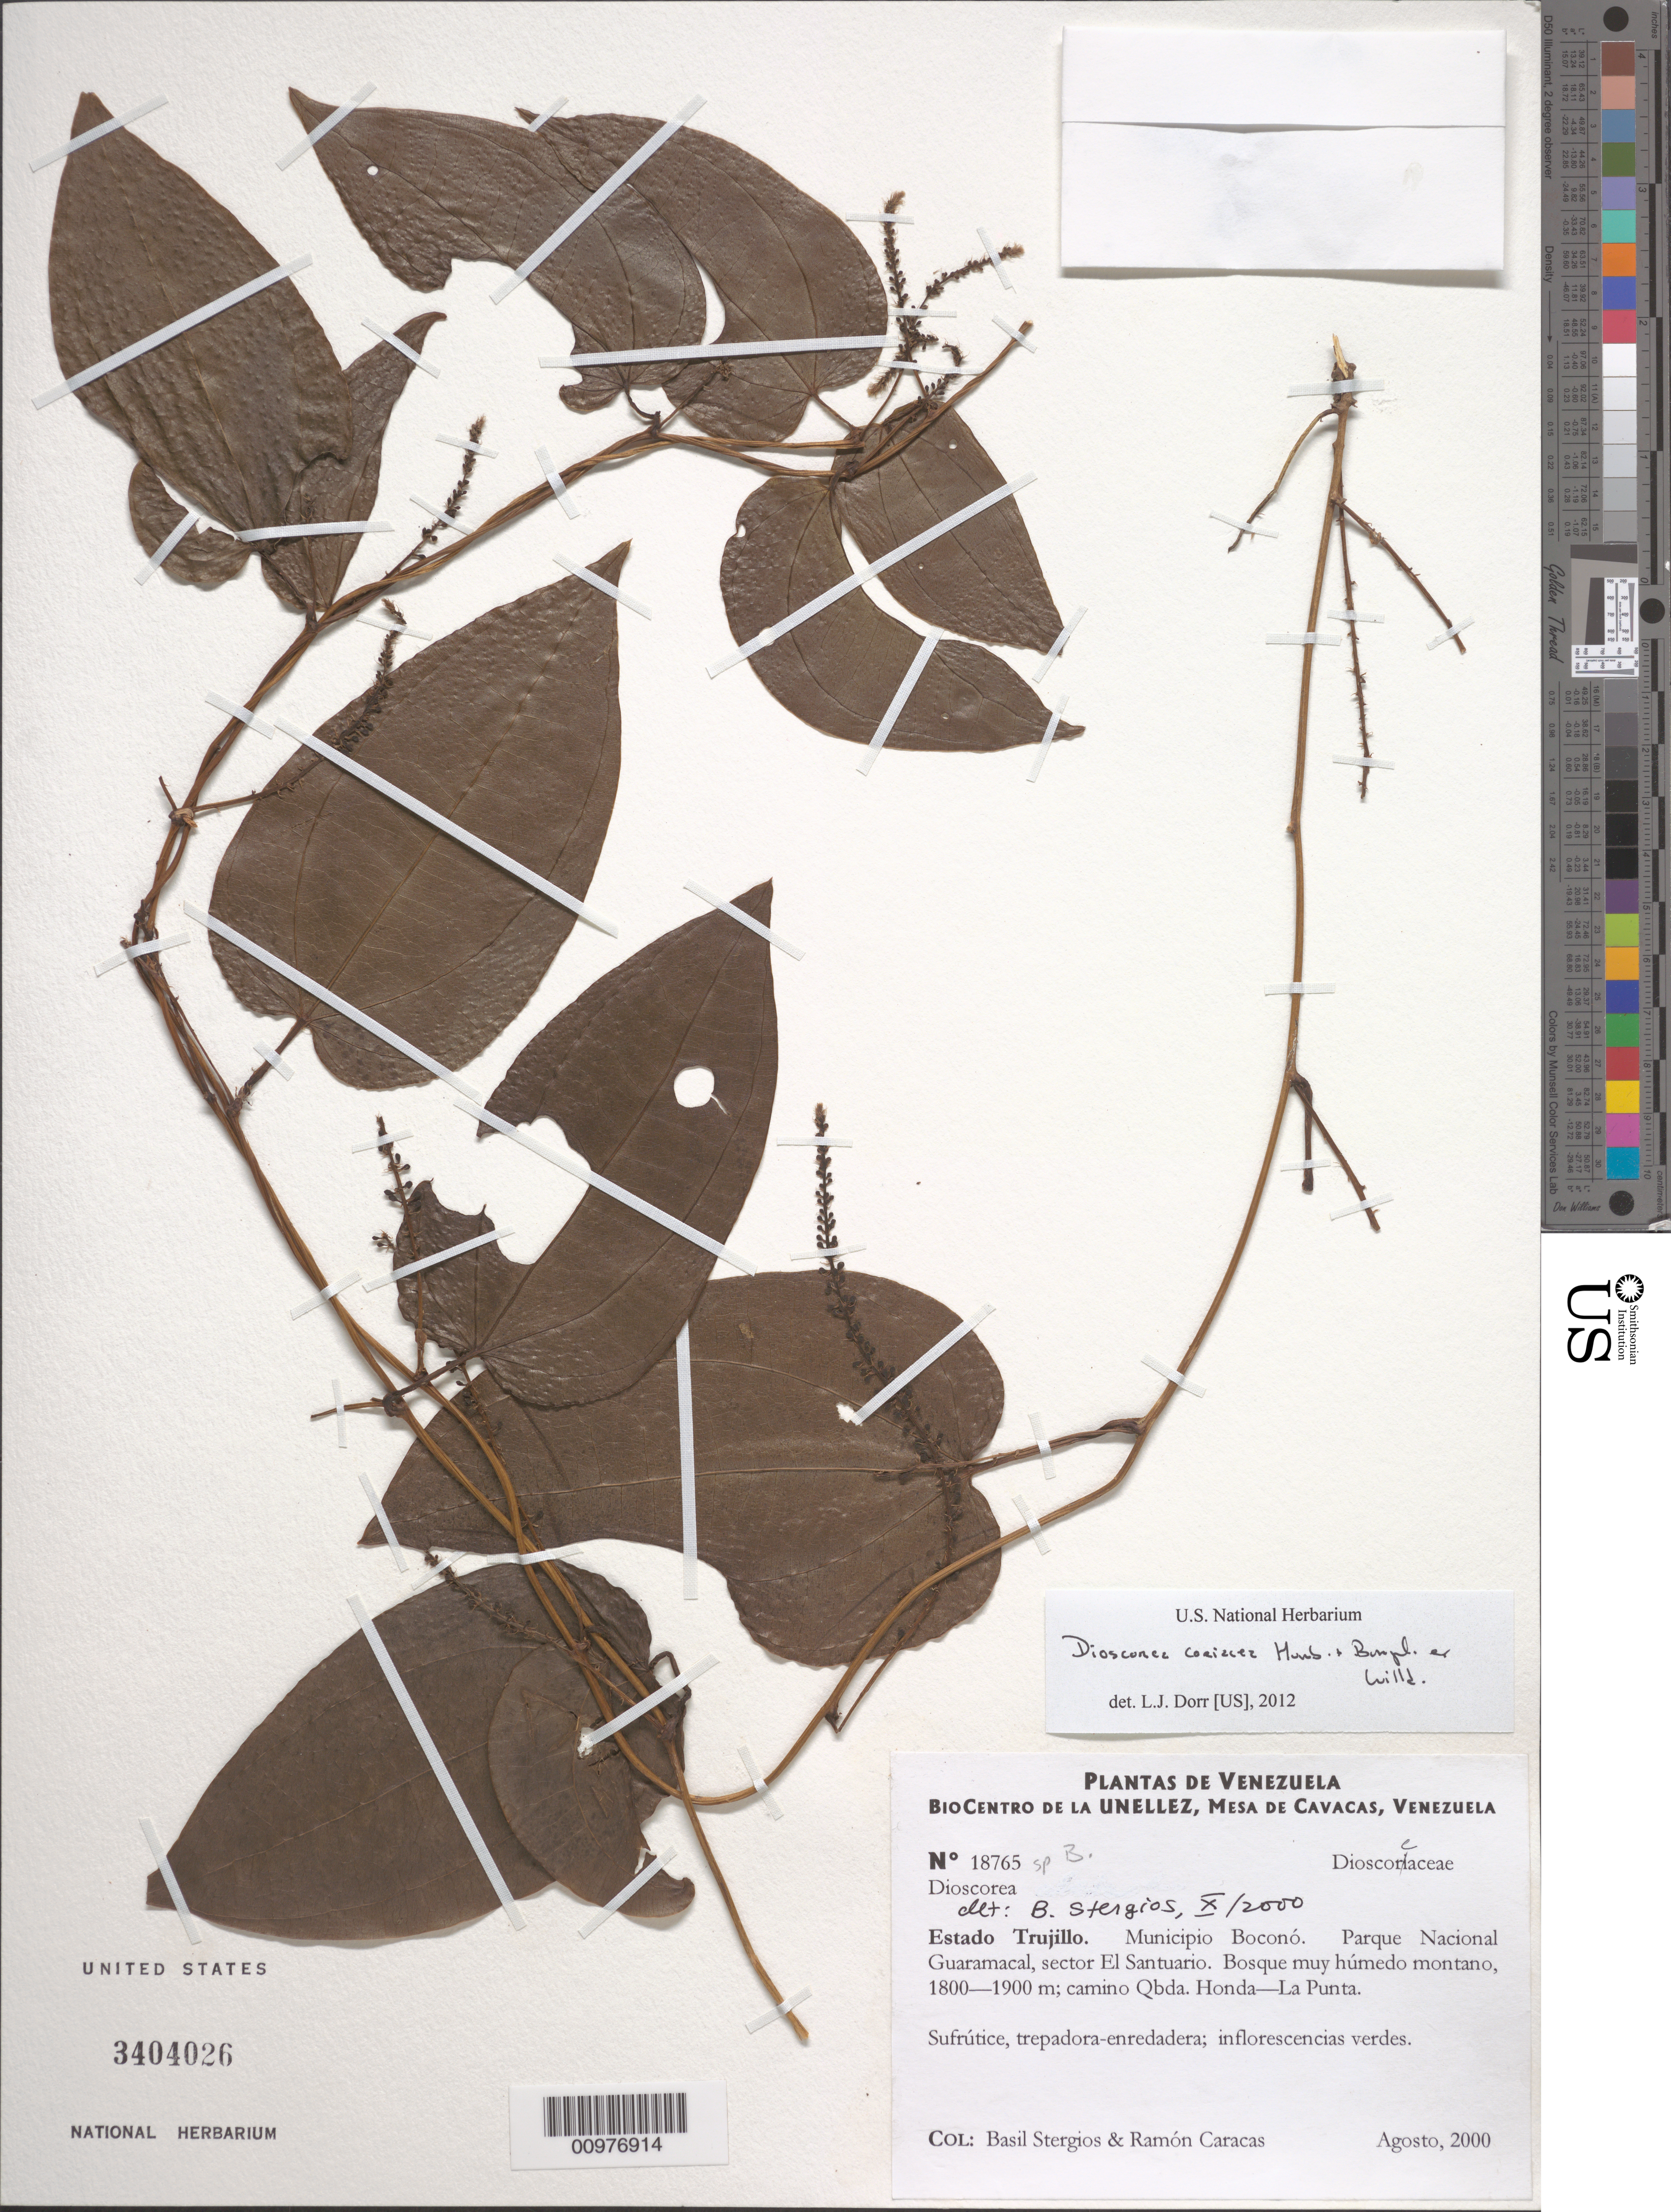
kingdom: Plantae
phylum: Tracheophyta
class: Liliopsida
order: Dioscoreales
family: Dioscoreaceae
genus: Dioscorea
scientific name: Dioscorea coriacea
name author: Humb. & Bonpl. ex Willd.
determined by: Dorr, L. J., (BOT), Smithsonian Institution - National Museum of Natural History (UNITED STATES)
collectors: B. G. Stergios & R. Caracas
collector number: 18765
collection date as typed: Aug 2000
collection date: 2000-08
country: Venezuela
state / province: Trujillo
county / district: Boconó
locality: Parque Nacional Guaramacal, El Santuarío, Quebrada Honda-La Punta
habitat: bosque muy humedo montano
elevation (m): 1800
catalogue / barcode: US 3404026